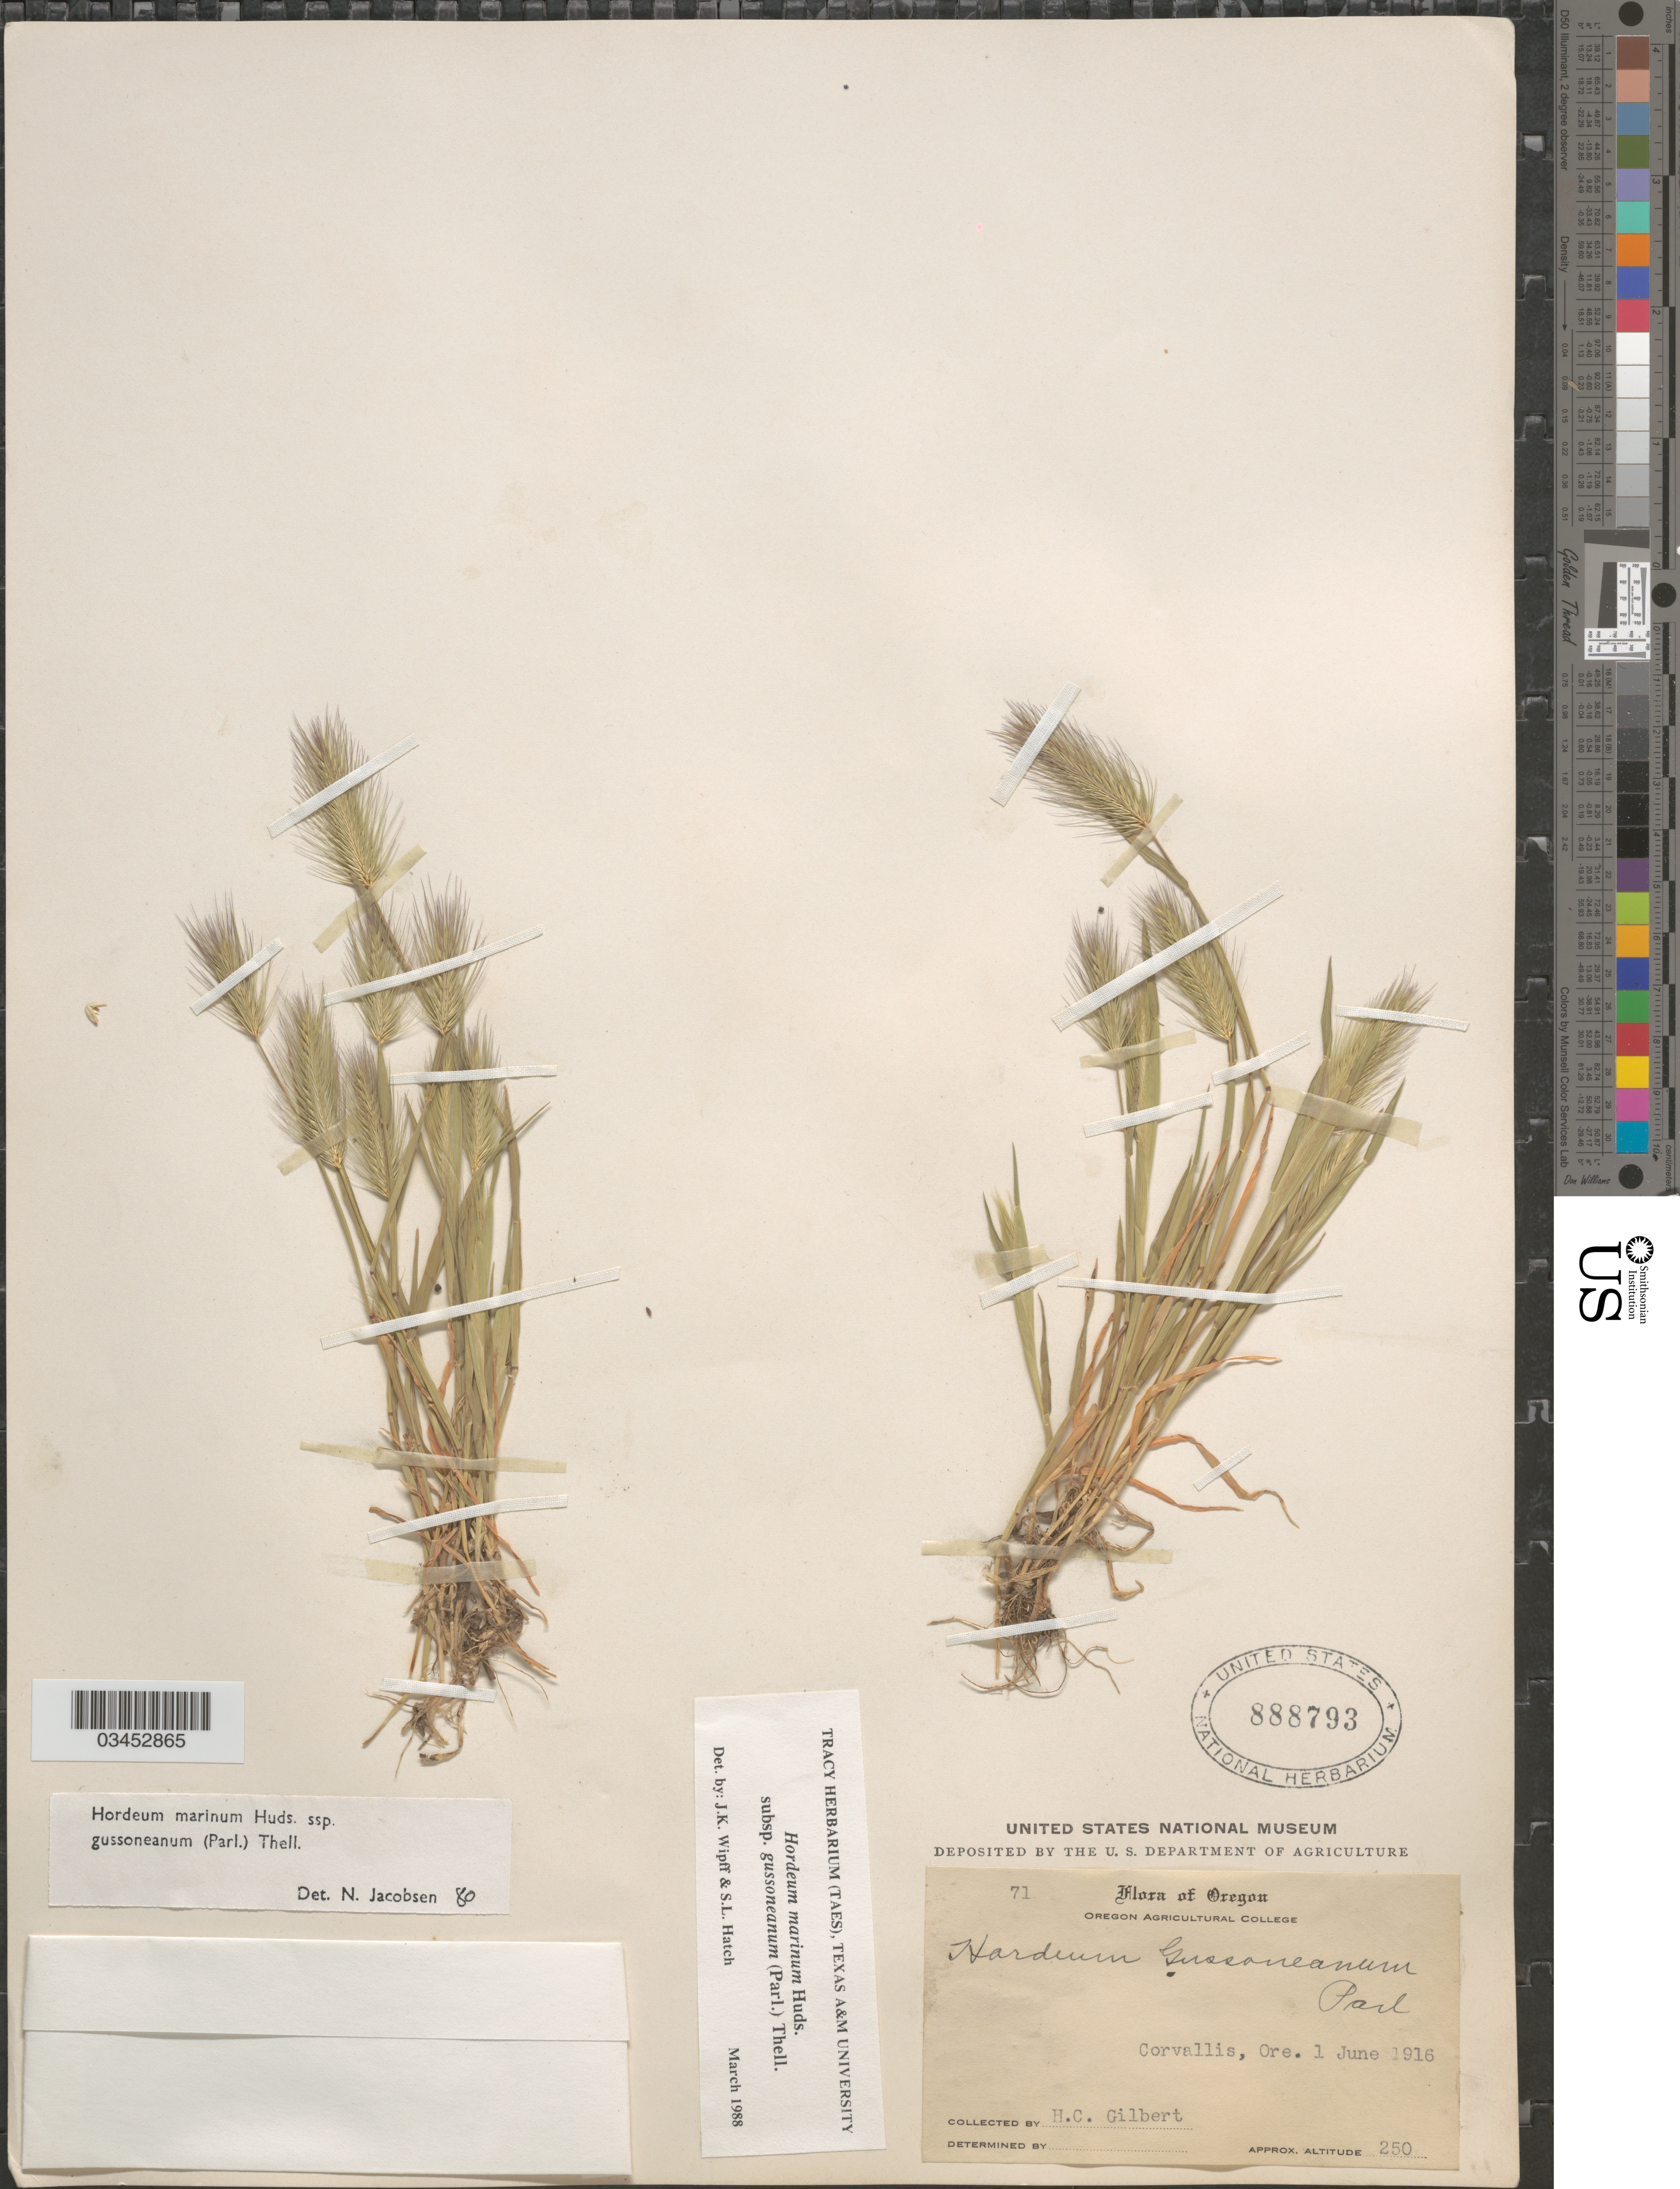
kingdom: Plantae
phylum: Tracheophyta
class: Liliopsida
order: Poales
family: Poaceae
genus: Hordeum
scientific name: Hordeum marinum subsp. gussoneanum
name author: (Parl.) Thell.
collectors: H. Gilbert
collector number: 71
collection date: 1916-06-01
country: United States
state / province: Oregon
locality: Corvallis.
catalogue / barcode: US 888793